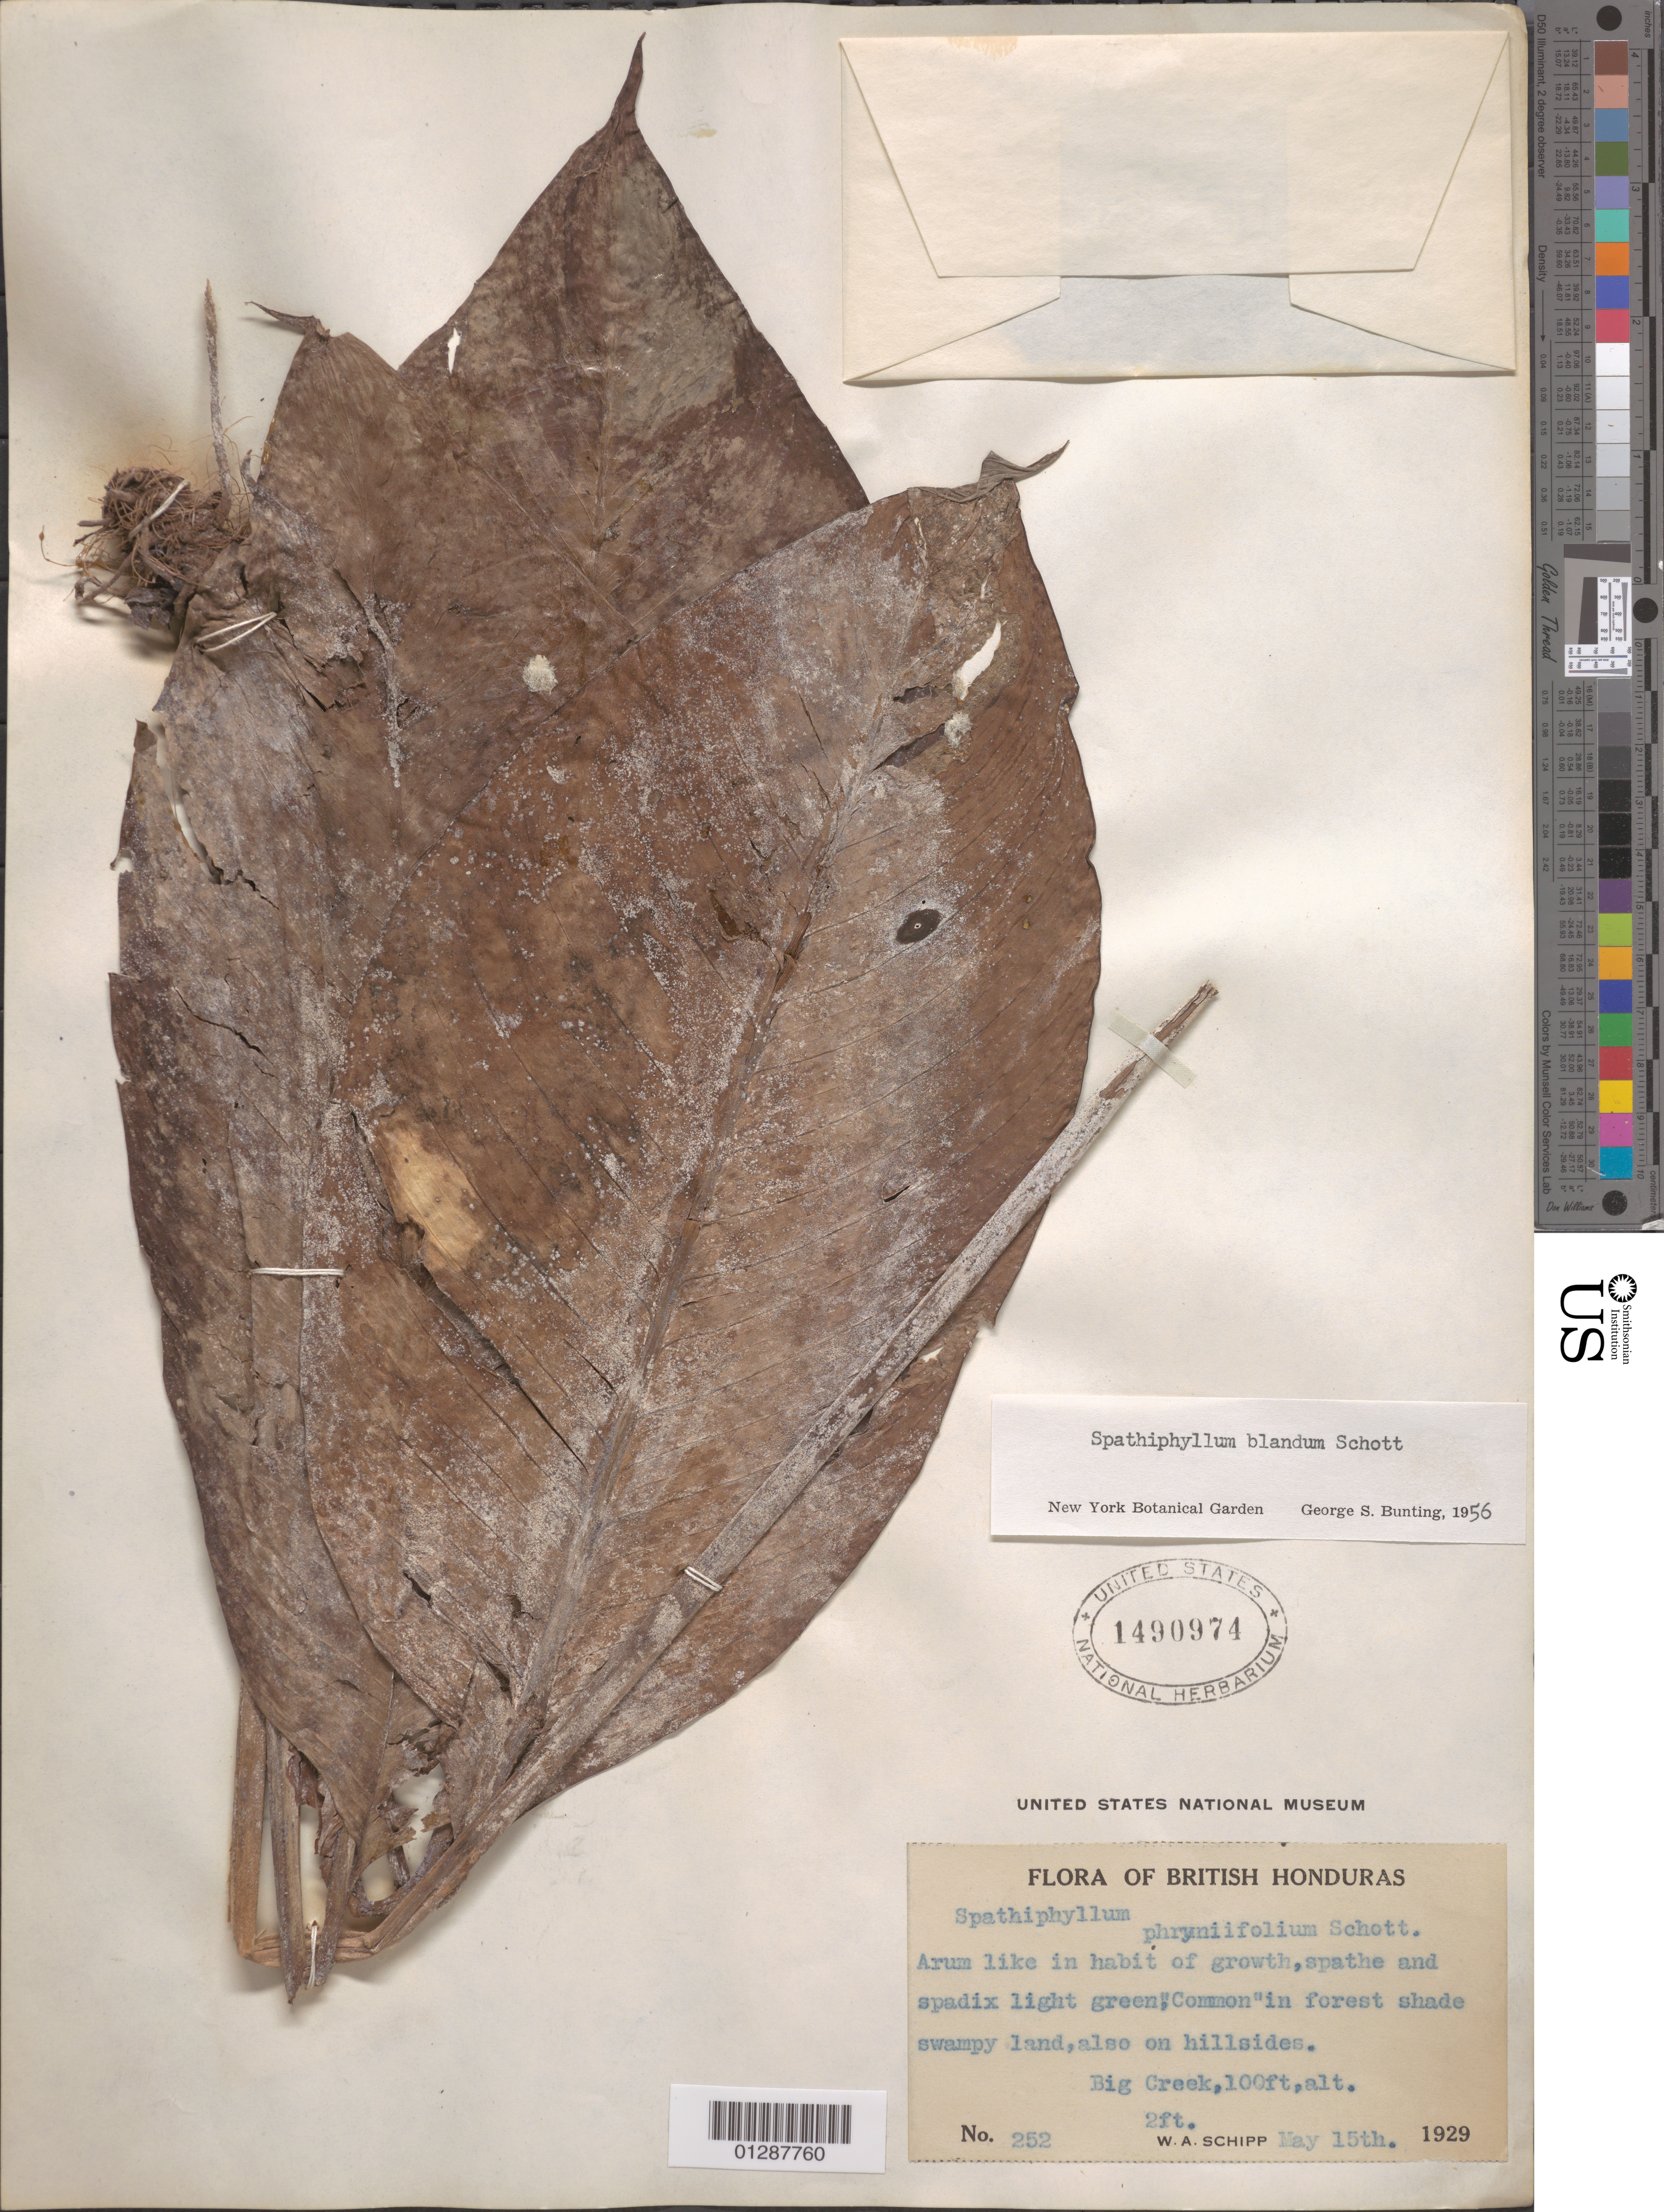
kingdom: Plantae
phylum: Tracheophyta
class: Liliopsida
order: Alismatales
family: Araceae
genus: Spathiphyllum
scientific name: Spathiphyllum blandum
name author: Schott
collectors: W. Schipp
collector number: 252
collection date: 1929-05-15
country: Belize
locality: British Honduras. Big Creek.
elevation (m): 30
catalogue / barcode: US 1490974